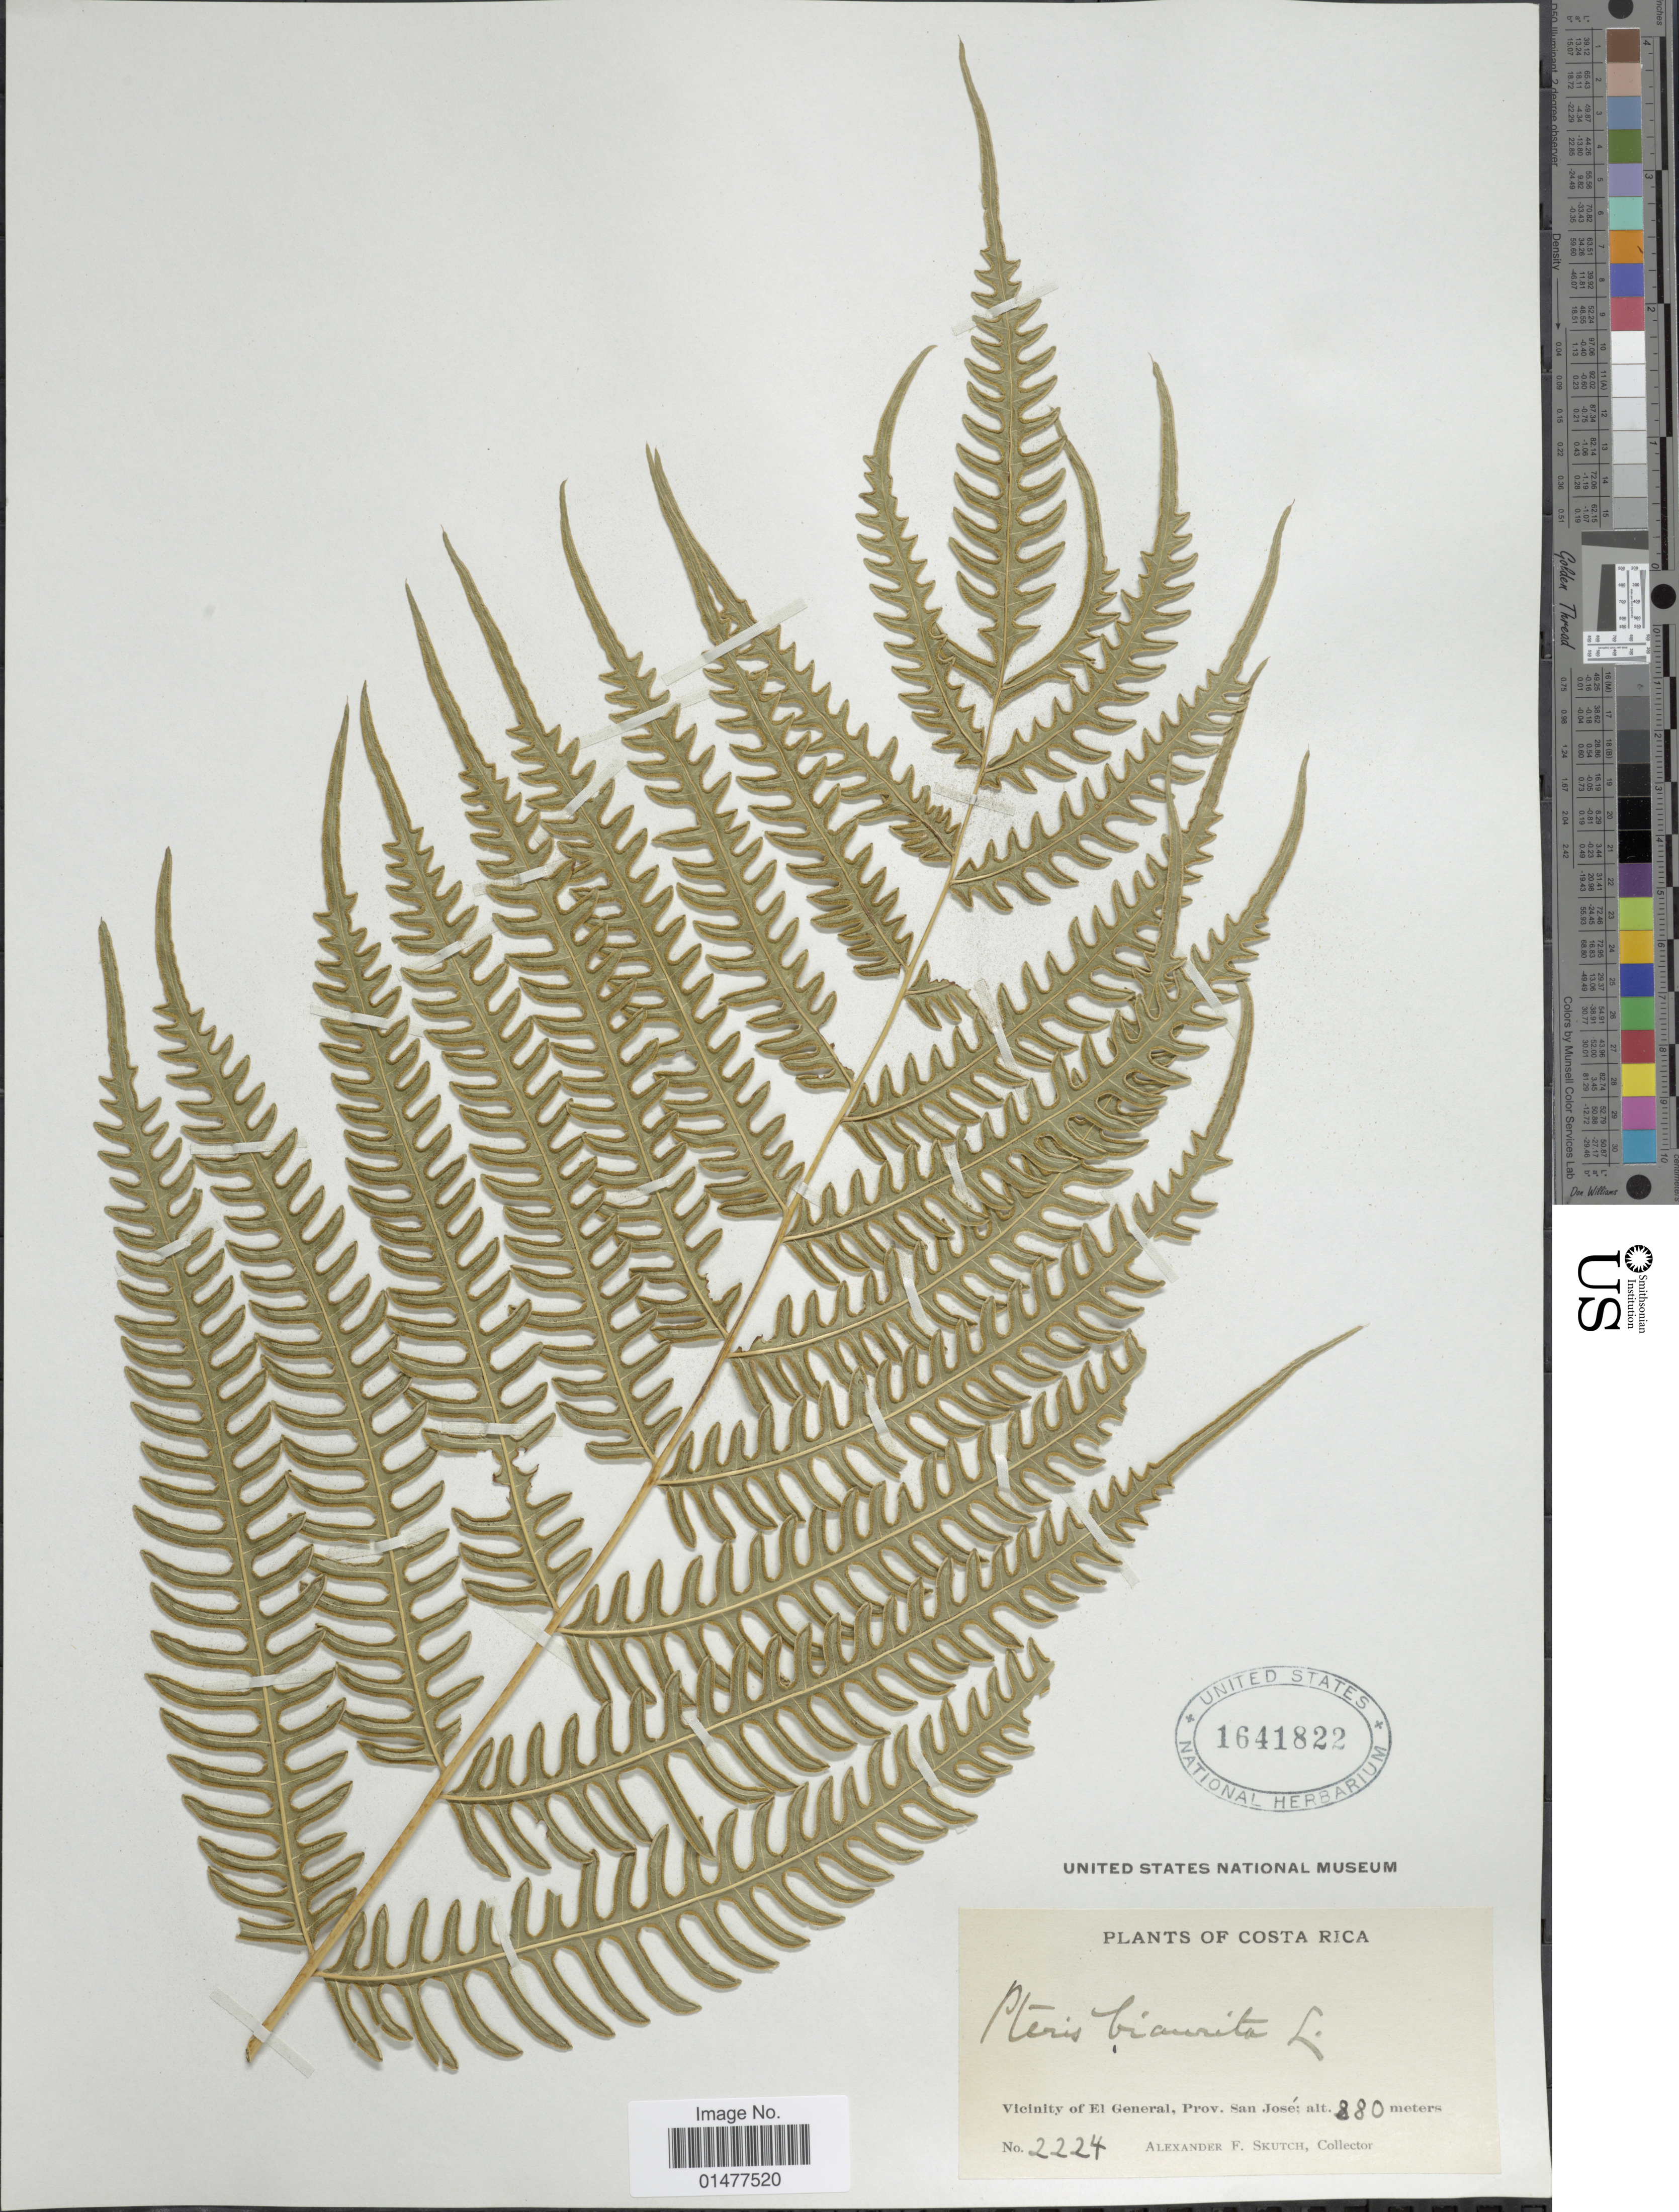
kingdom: Plantae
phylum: Tracheophyta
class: Polypodiopsida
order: Polypodiales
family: Pteridaceae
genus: Pteris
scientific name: Pteris biaurita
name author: L.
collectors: A. F. Skutch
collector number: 2224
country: Costa Rica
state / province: San José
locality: Vicinity of El General.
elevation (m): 880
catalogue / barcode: US 1641822